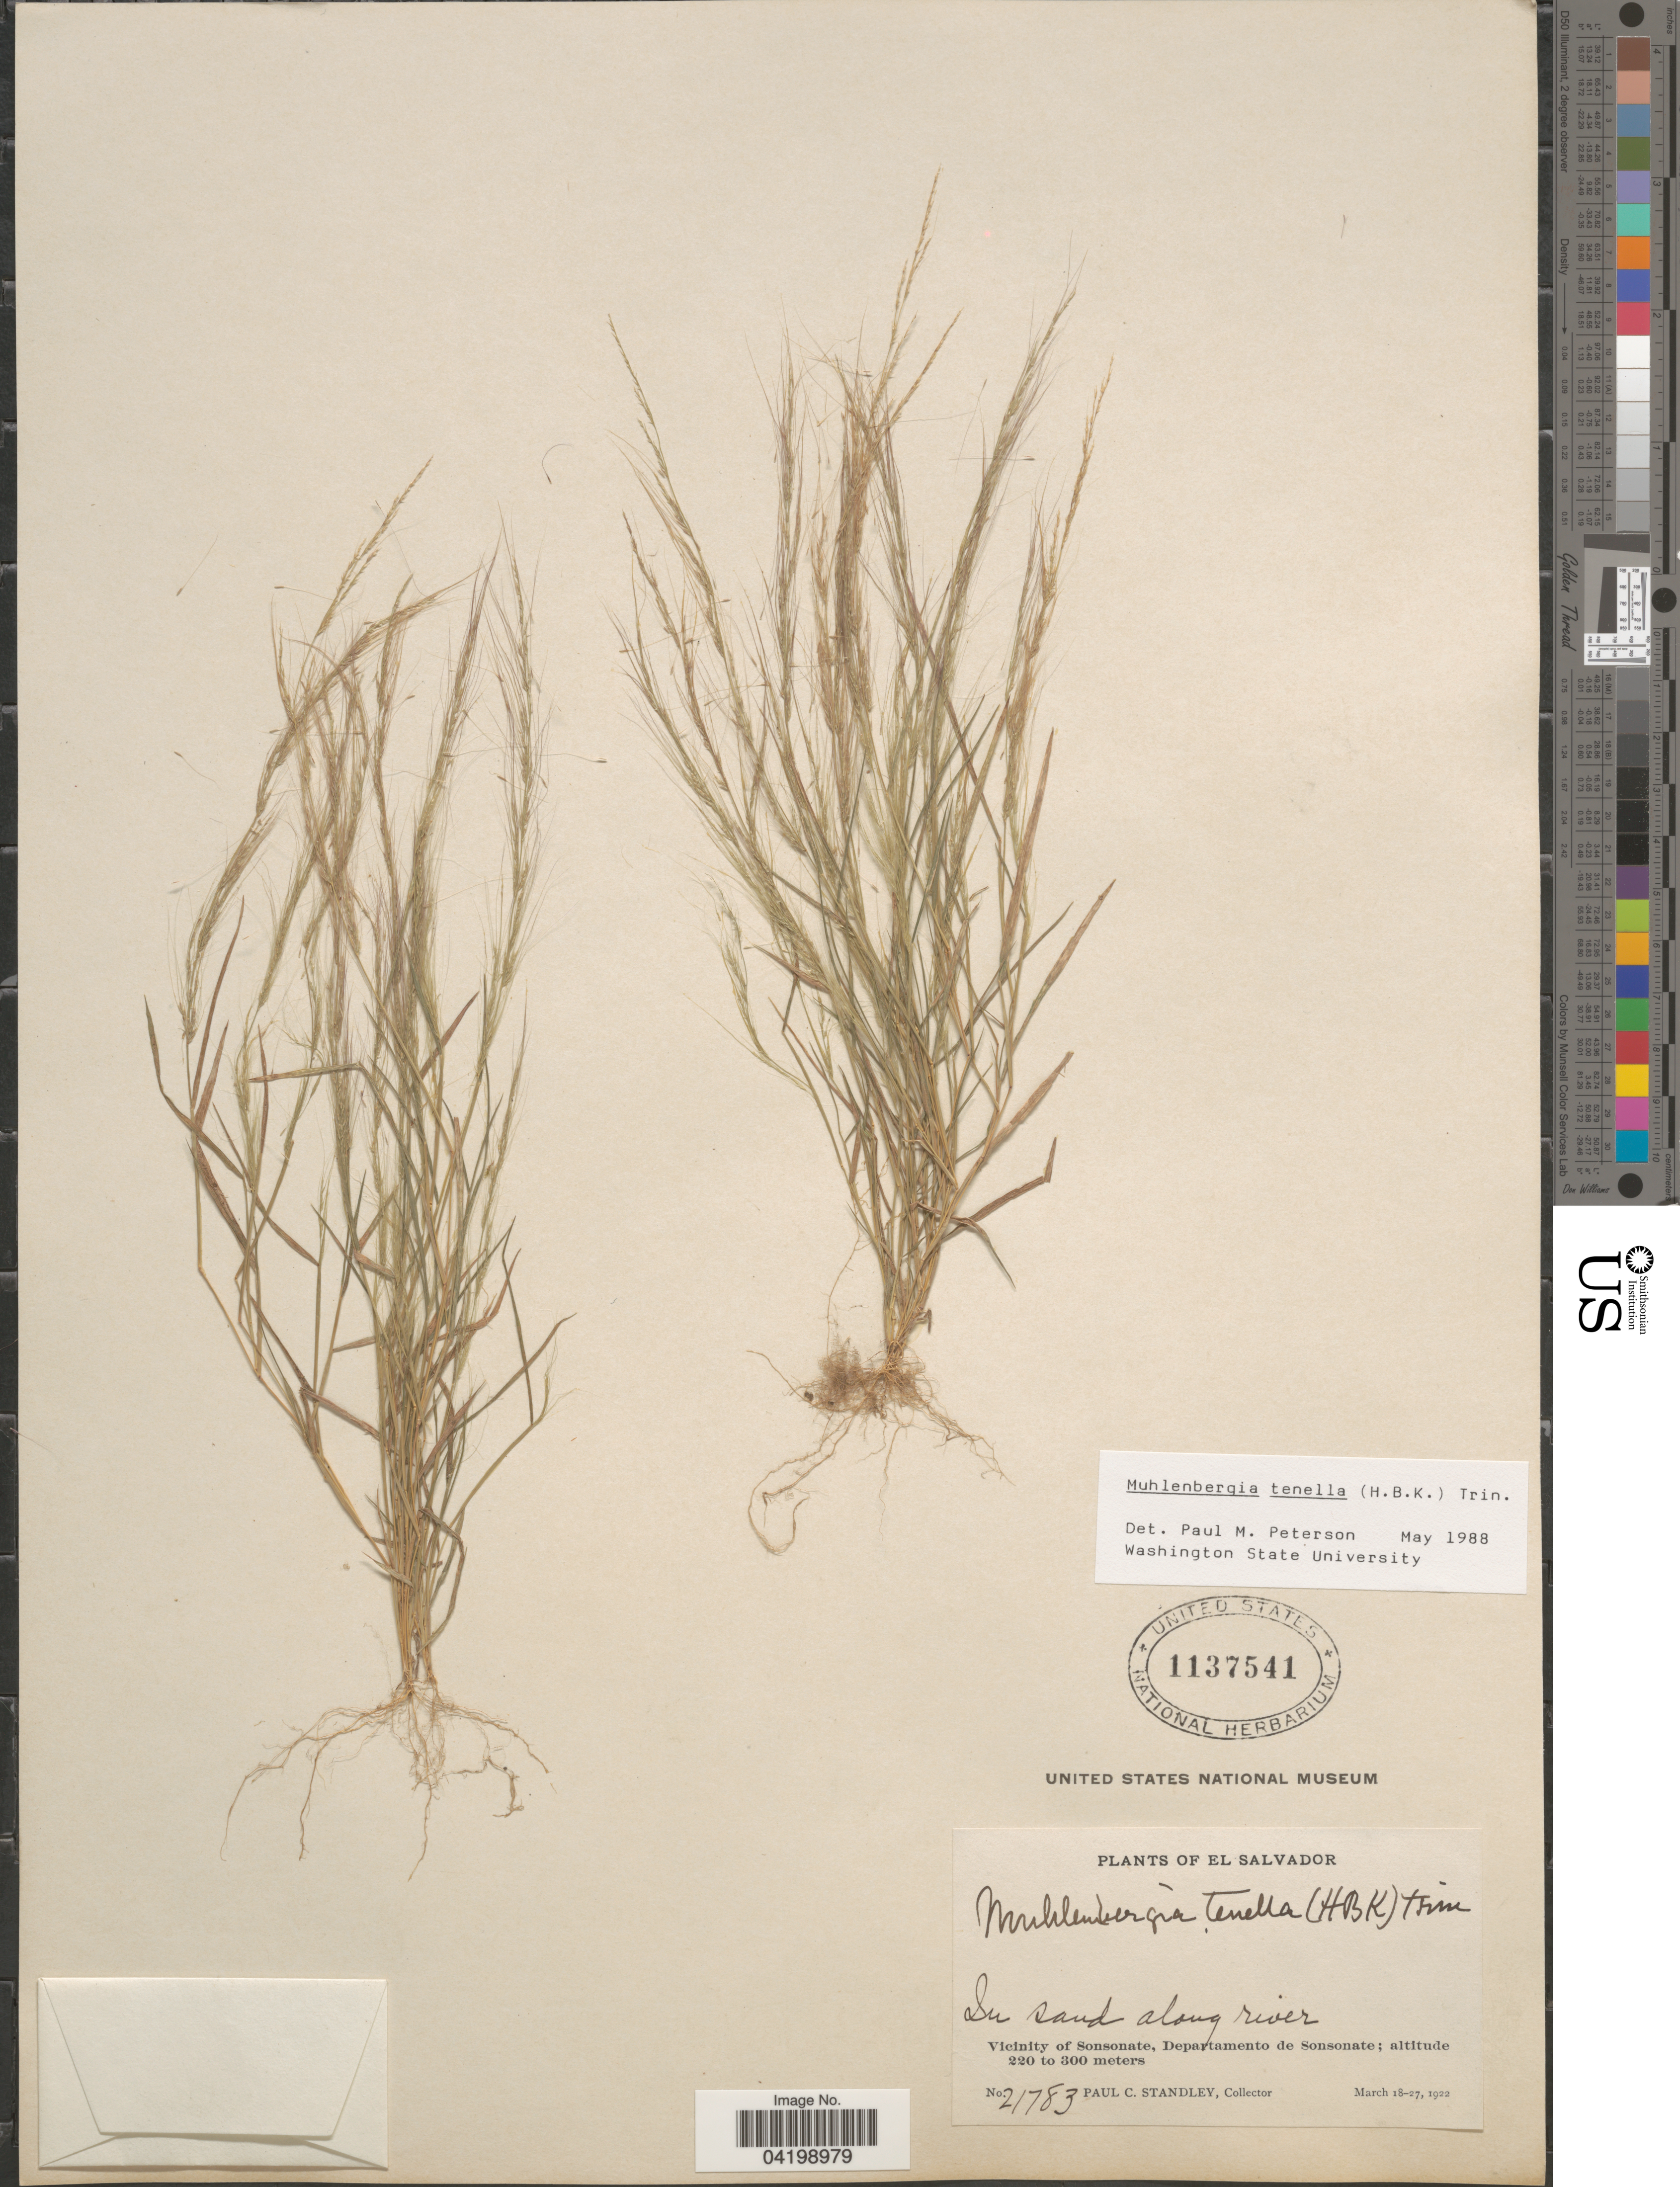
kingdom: Plantae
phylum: Tracheophyta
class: Liliopsida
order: Poales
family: Poaceae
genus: Muhlenbergia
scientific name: Muhlenbergia tenella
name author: (Kunth) Trin.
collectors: P. C. Standley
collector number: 21783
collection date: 1922-03-18/1922-03-27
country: El Salvador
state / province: Sonsonate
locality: Vicinity of Sonsonate, Deparamento de Sonsonate.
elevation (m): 220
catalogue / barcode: US 1137541